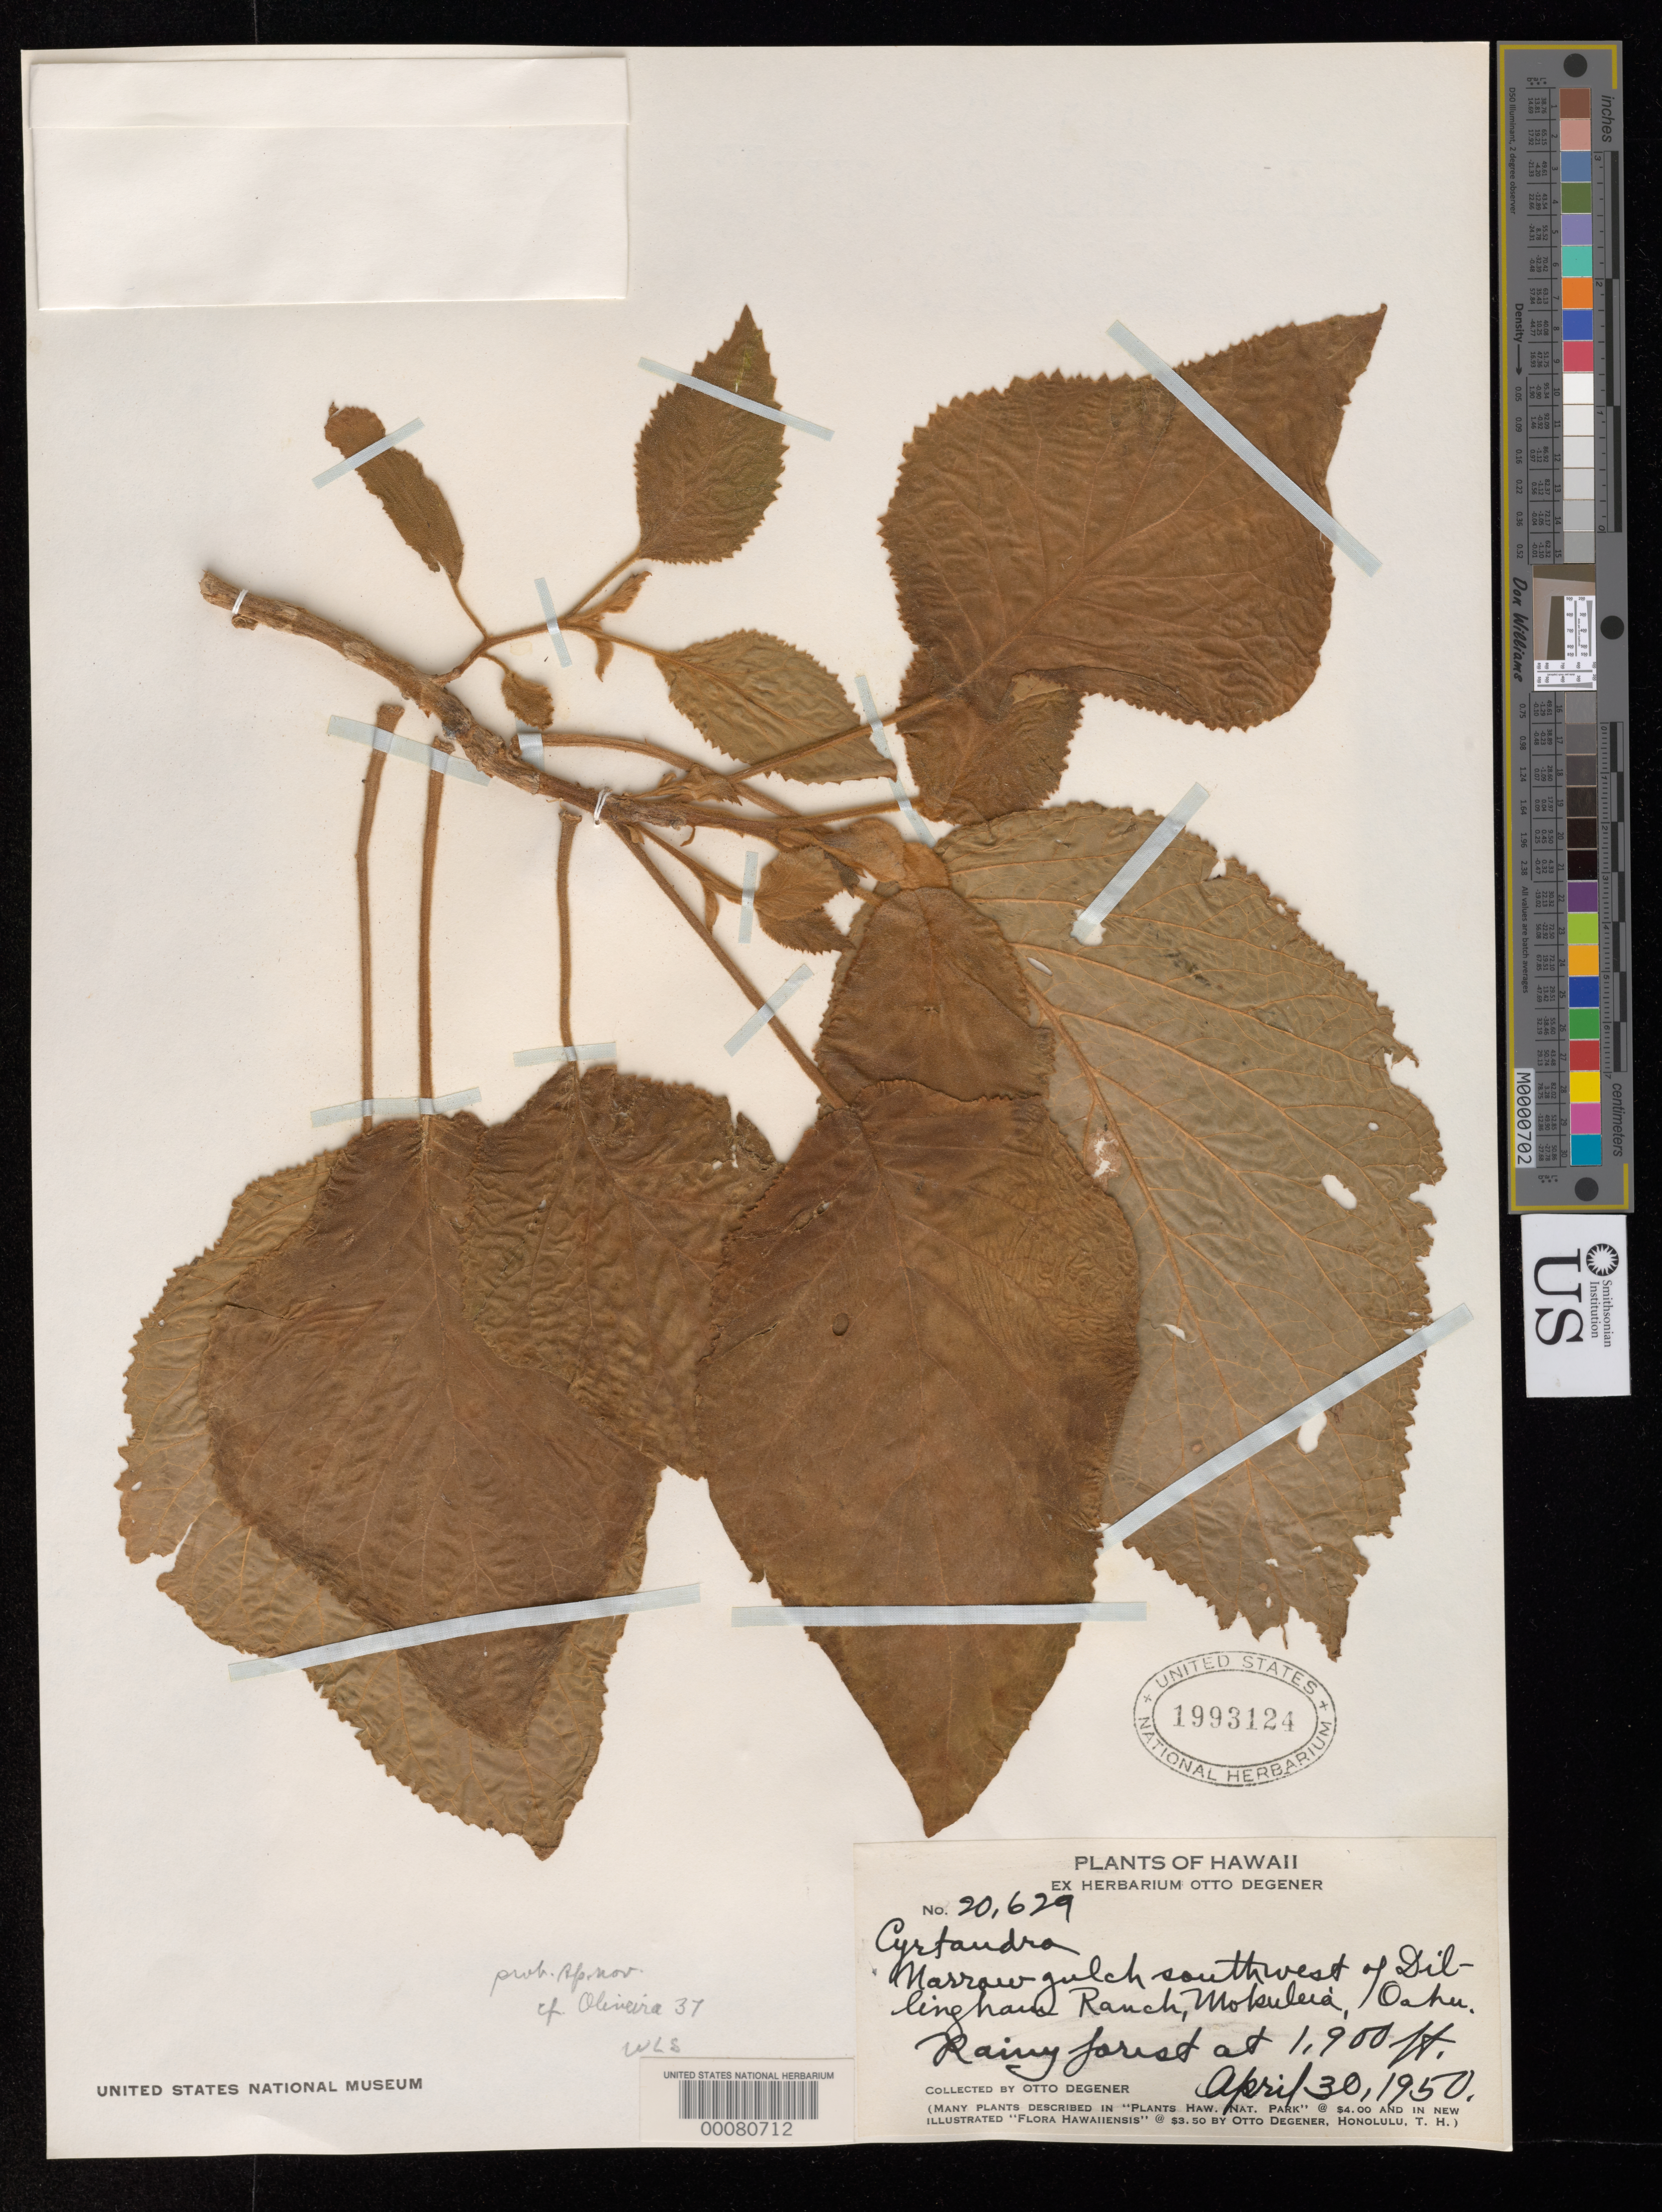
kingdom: Plantae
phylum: Tracheophyta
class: Magnoliopsida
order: Lamiales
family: Gesneriaceae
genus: Cyrtandra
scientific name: Cyrtandra dentata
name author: H. St. John & Storey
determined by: Wagner, W. L., (BOT), Smithsonian Institution - National Museum of Natural History (UNITED STATES)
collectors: O. Degener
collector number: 20629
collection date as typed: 30 Apr 1950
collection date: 1950-04-30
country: United States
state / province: Hawaii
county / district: Honolulu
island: Oahu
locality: Narrow gulch SW of Dillingham ranch, Mokuleia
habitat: Rainy forest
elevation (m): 579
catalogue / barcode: US 1993124